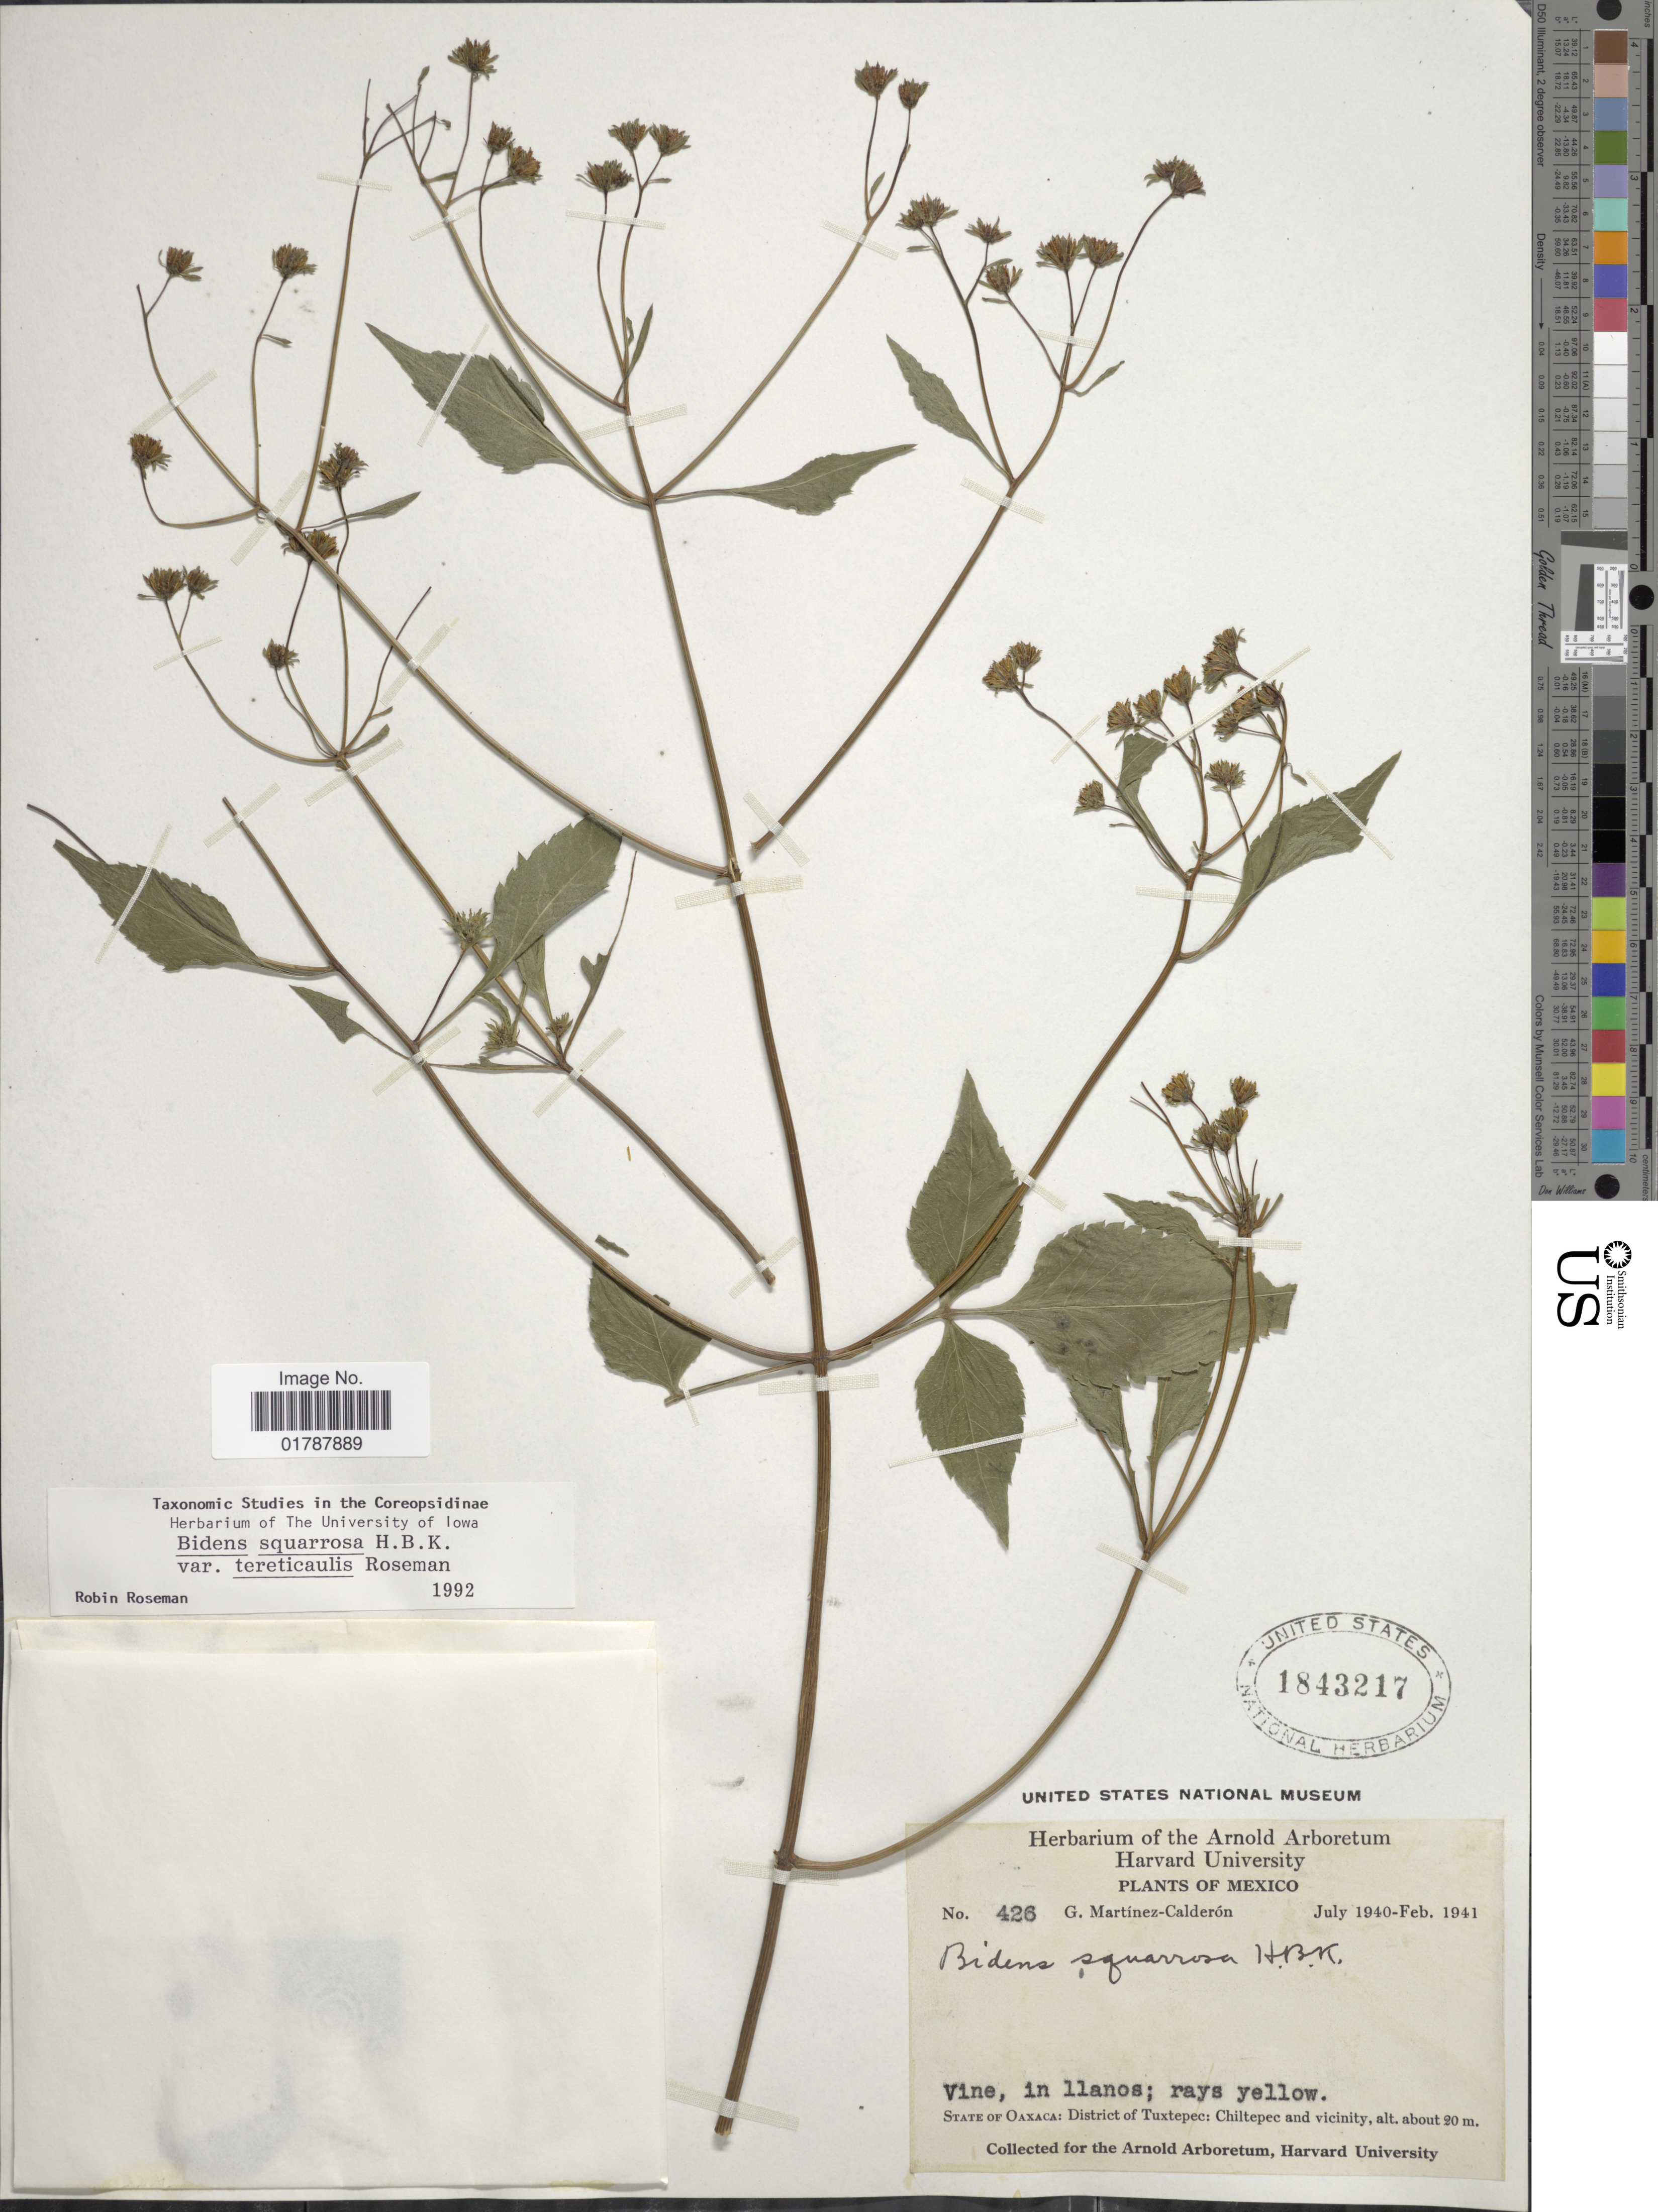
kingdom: Plantae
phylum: Tracheophyta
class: Magnoliopsida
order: Asterales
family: Asteraceae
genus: Bidens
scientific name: Bidens squarrosa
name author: Kunth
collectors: G. Martinez-C.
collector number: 426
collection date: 1940-07/1941-02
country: Mexico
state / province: Oaxaca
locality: State of Oaxaca: District of Tuxtepec: Chiltepec and vicinity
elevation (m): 20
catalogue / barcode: US 1843217